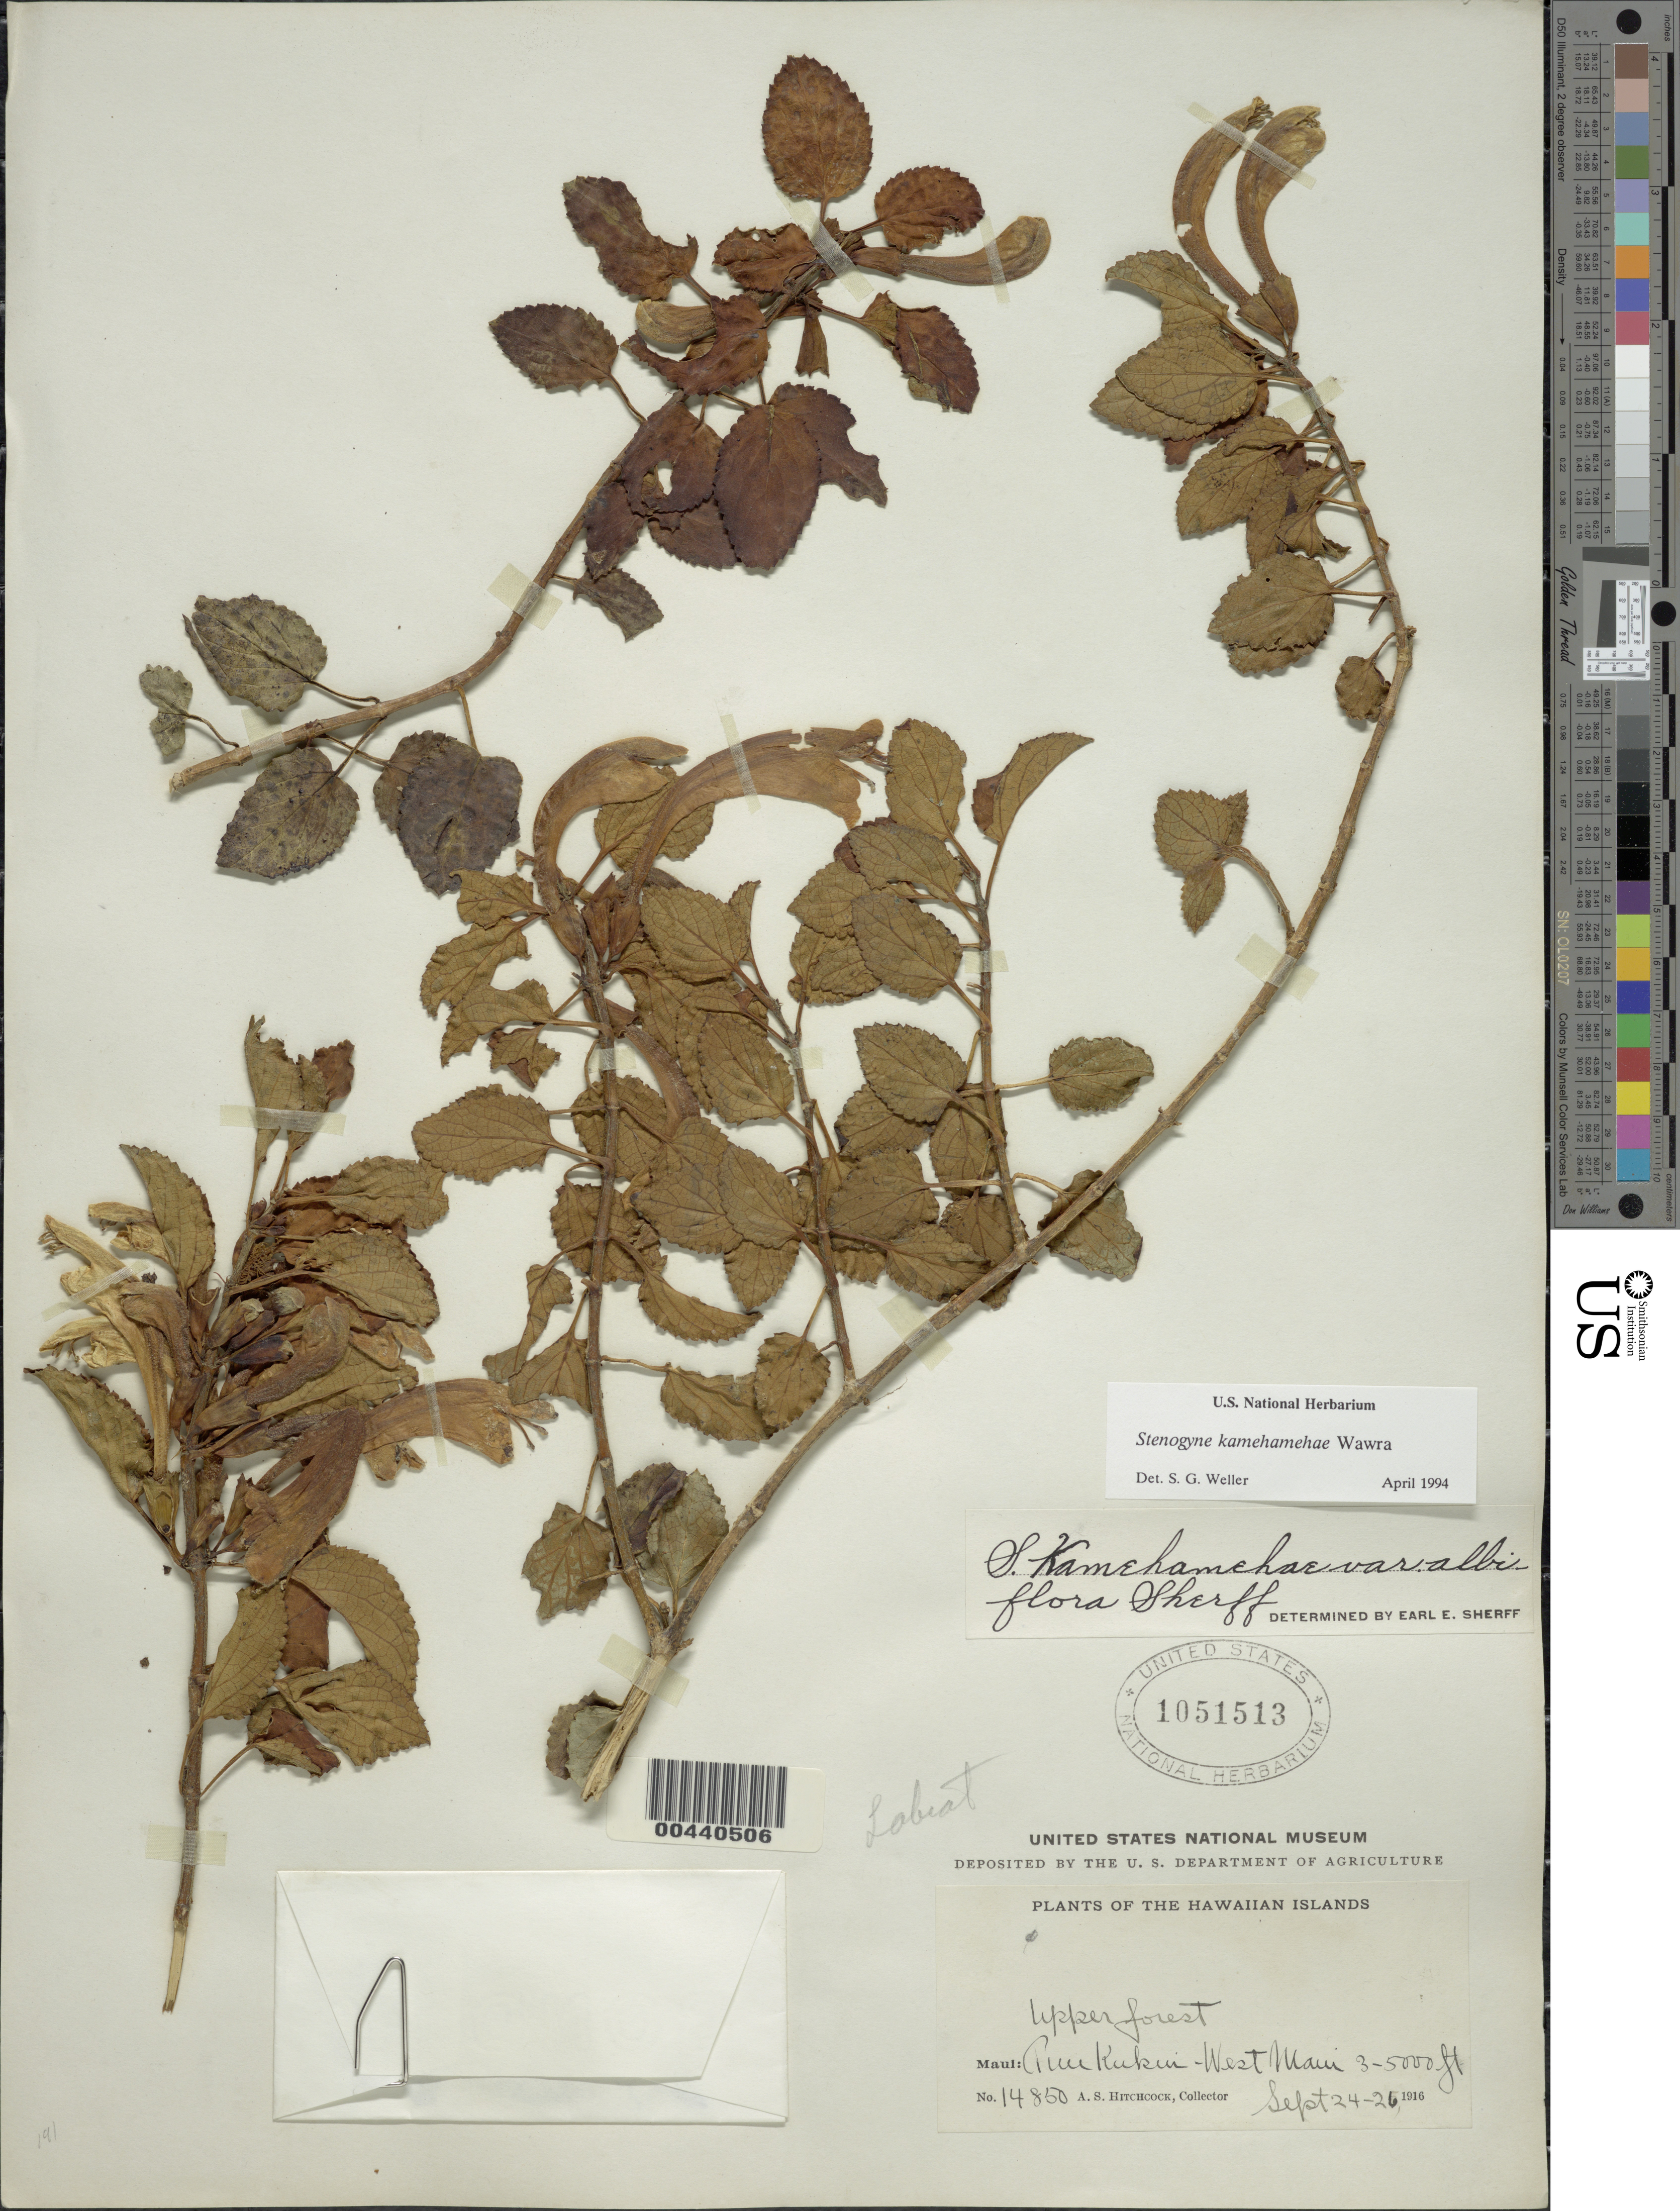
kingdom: Plantae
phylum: Tracheophyta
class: Magnoliopsida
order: Lamiales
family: Lamiaceae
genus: Stenogyne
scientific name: Stenogyne kamehamehae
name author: Wawra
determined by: Weller, Stephen G., (UNITED STATES)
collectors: A. S. Hitchcock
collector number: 14850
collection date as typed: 24 Sep 1916 to 26 Sep 1916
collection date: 1916-09-24/1916-09-26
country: United States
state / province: Hawaii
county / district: Maui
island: Maui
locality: Puu Kukui-W Maui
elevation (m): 914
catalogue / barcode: US 1051513